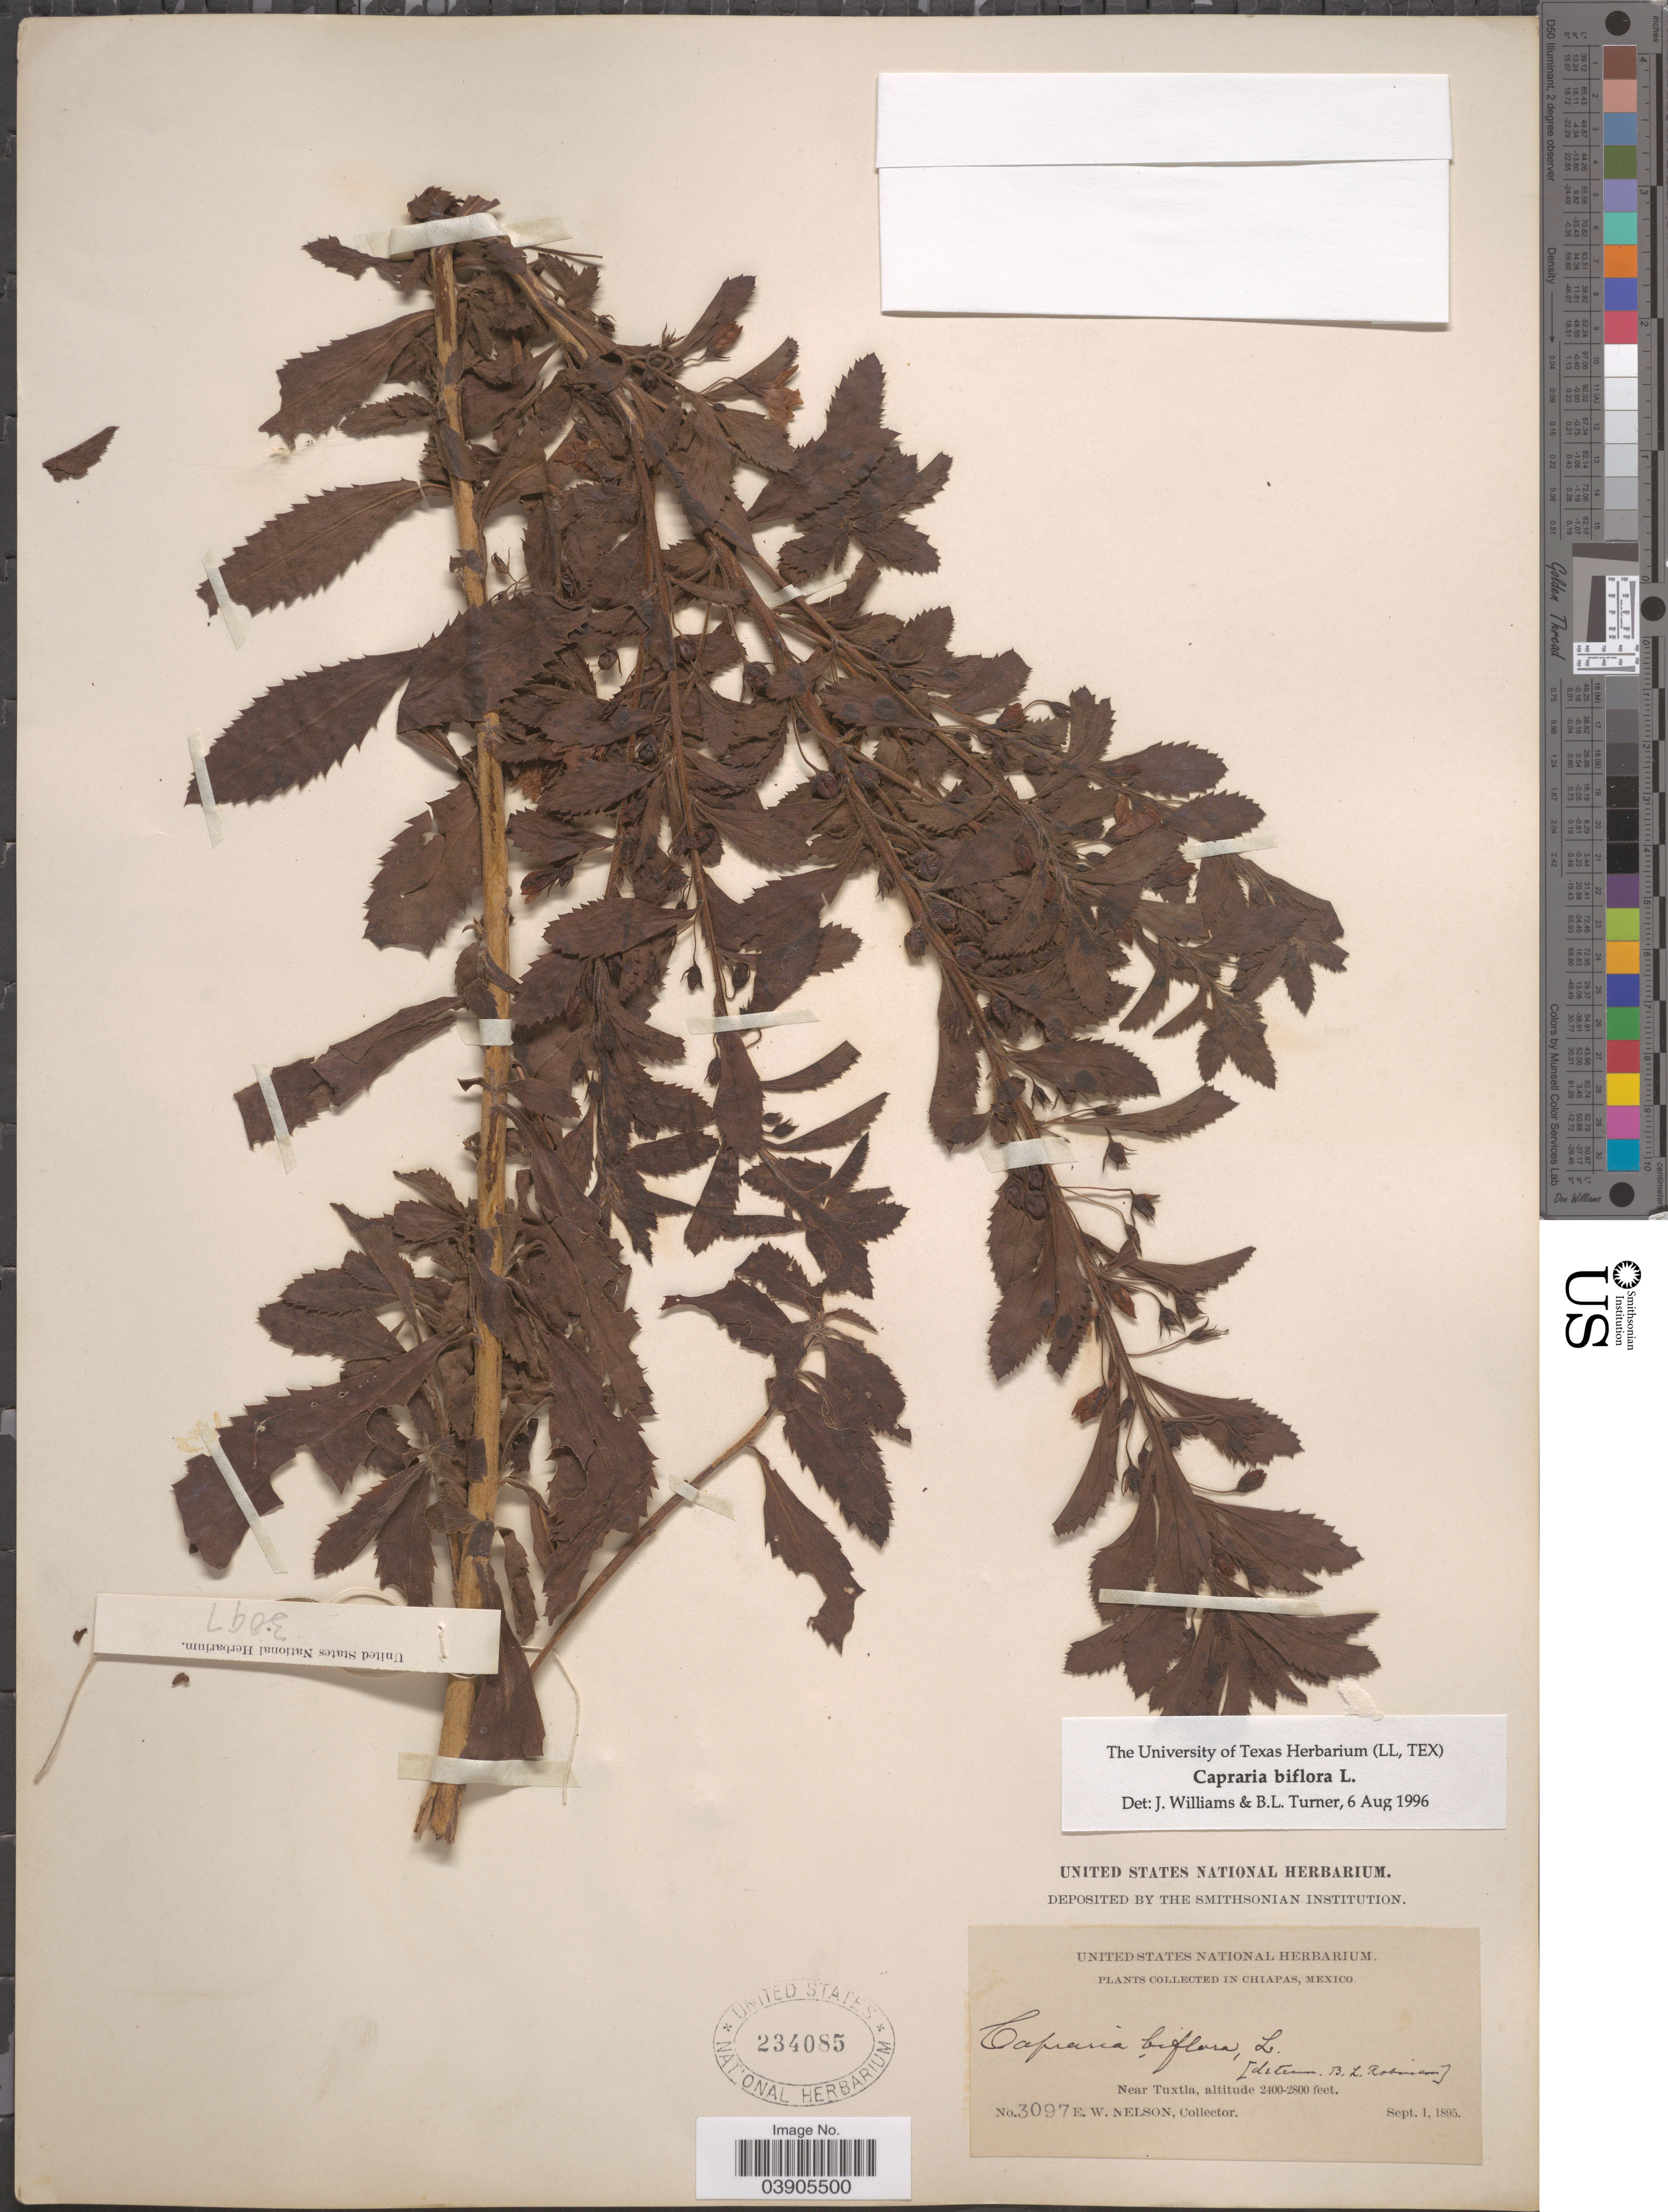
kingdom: Plantae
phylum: Tracheophyta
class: Magnoliopsida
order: Lamiales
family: Scrophulariaceae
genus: Capraria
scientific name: Capraria biflora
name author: L.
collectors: E. W. Nelson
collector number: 3097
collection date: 1895-09-01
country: Mexico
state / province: Chiapas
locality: Near Tuxtla.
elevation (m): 732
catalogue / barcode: US 234085